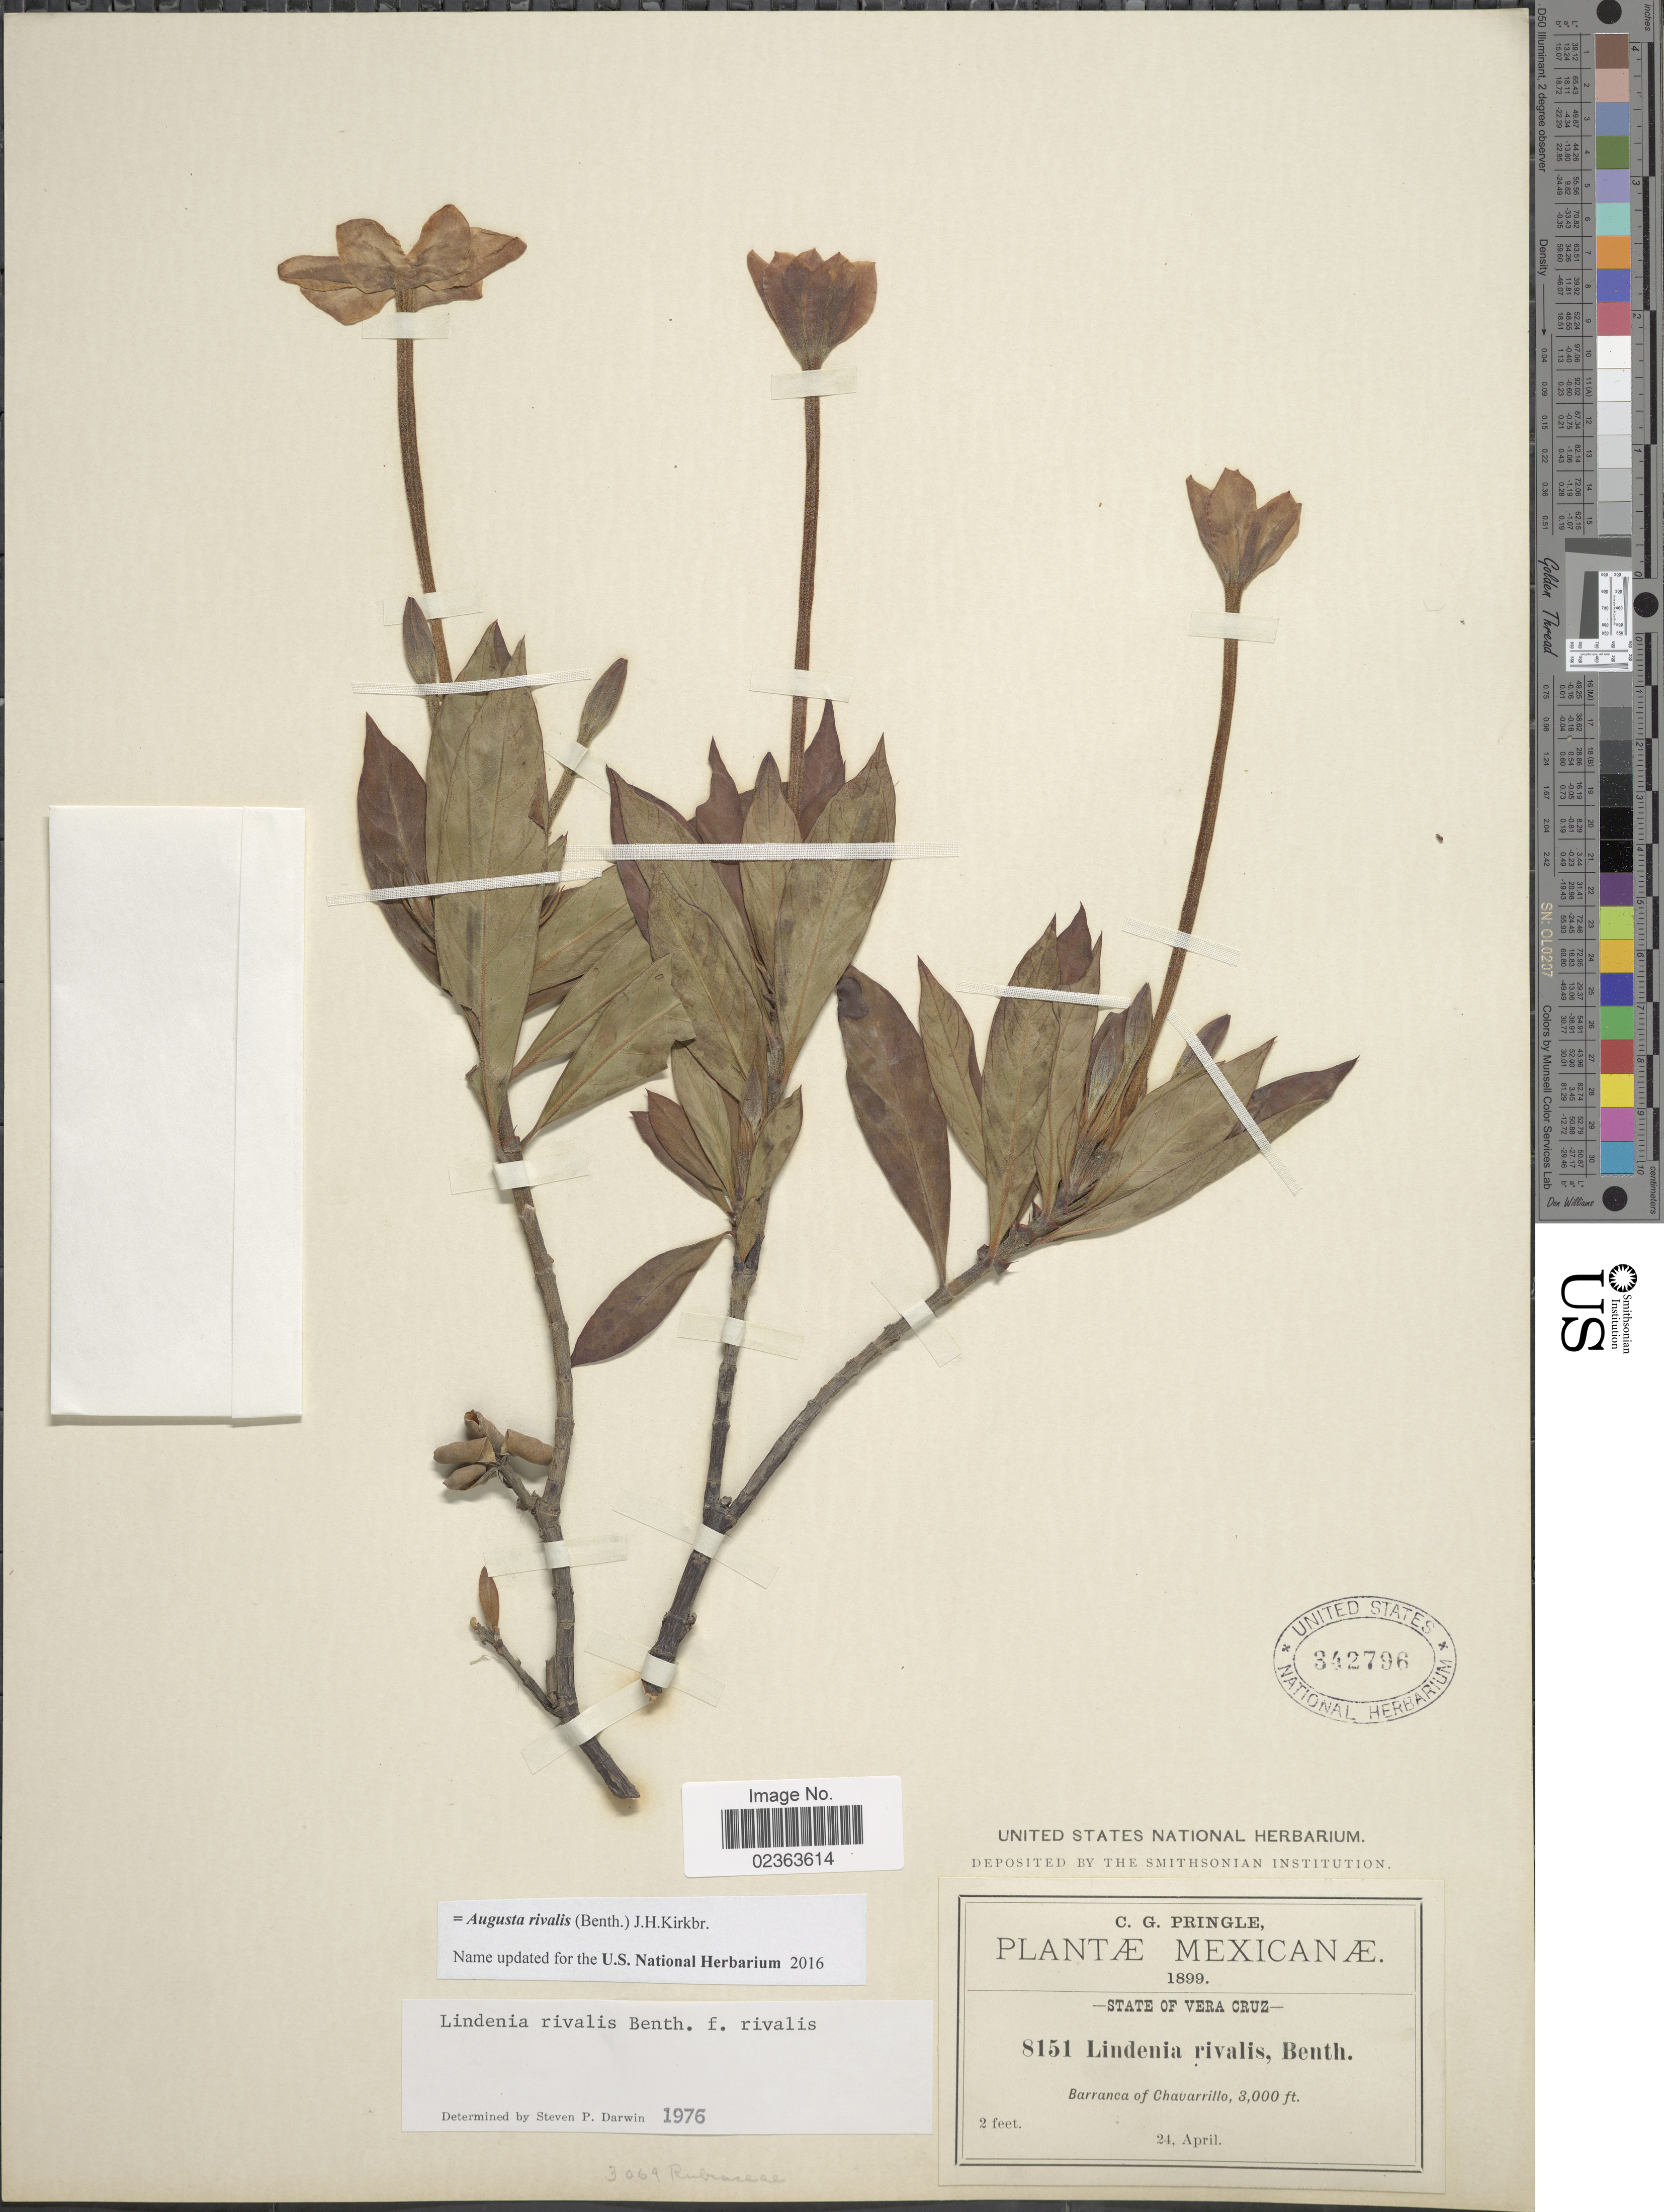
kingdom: Plantae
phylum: Tracheophyta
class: Magnoliopsida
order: Gentianales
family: Rubiaceae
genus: Augusta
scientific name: Augusta rivalis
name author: (Benth.) J.H. Kirkbr.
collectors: C. G. Pringle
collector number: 8151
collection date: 1899-04-24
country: Mexico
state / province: Veracruz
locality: State of Vera Cruz, Barranca of Chavarrillo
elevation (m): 914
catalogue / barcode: US 342796